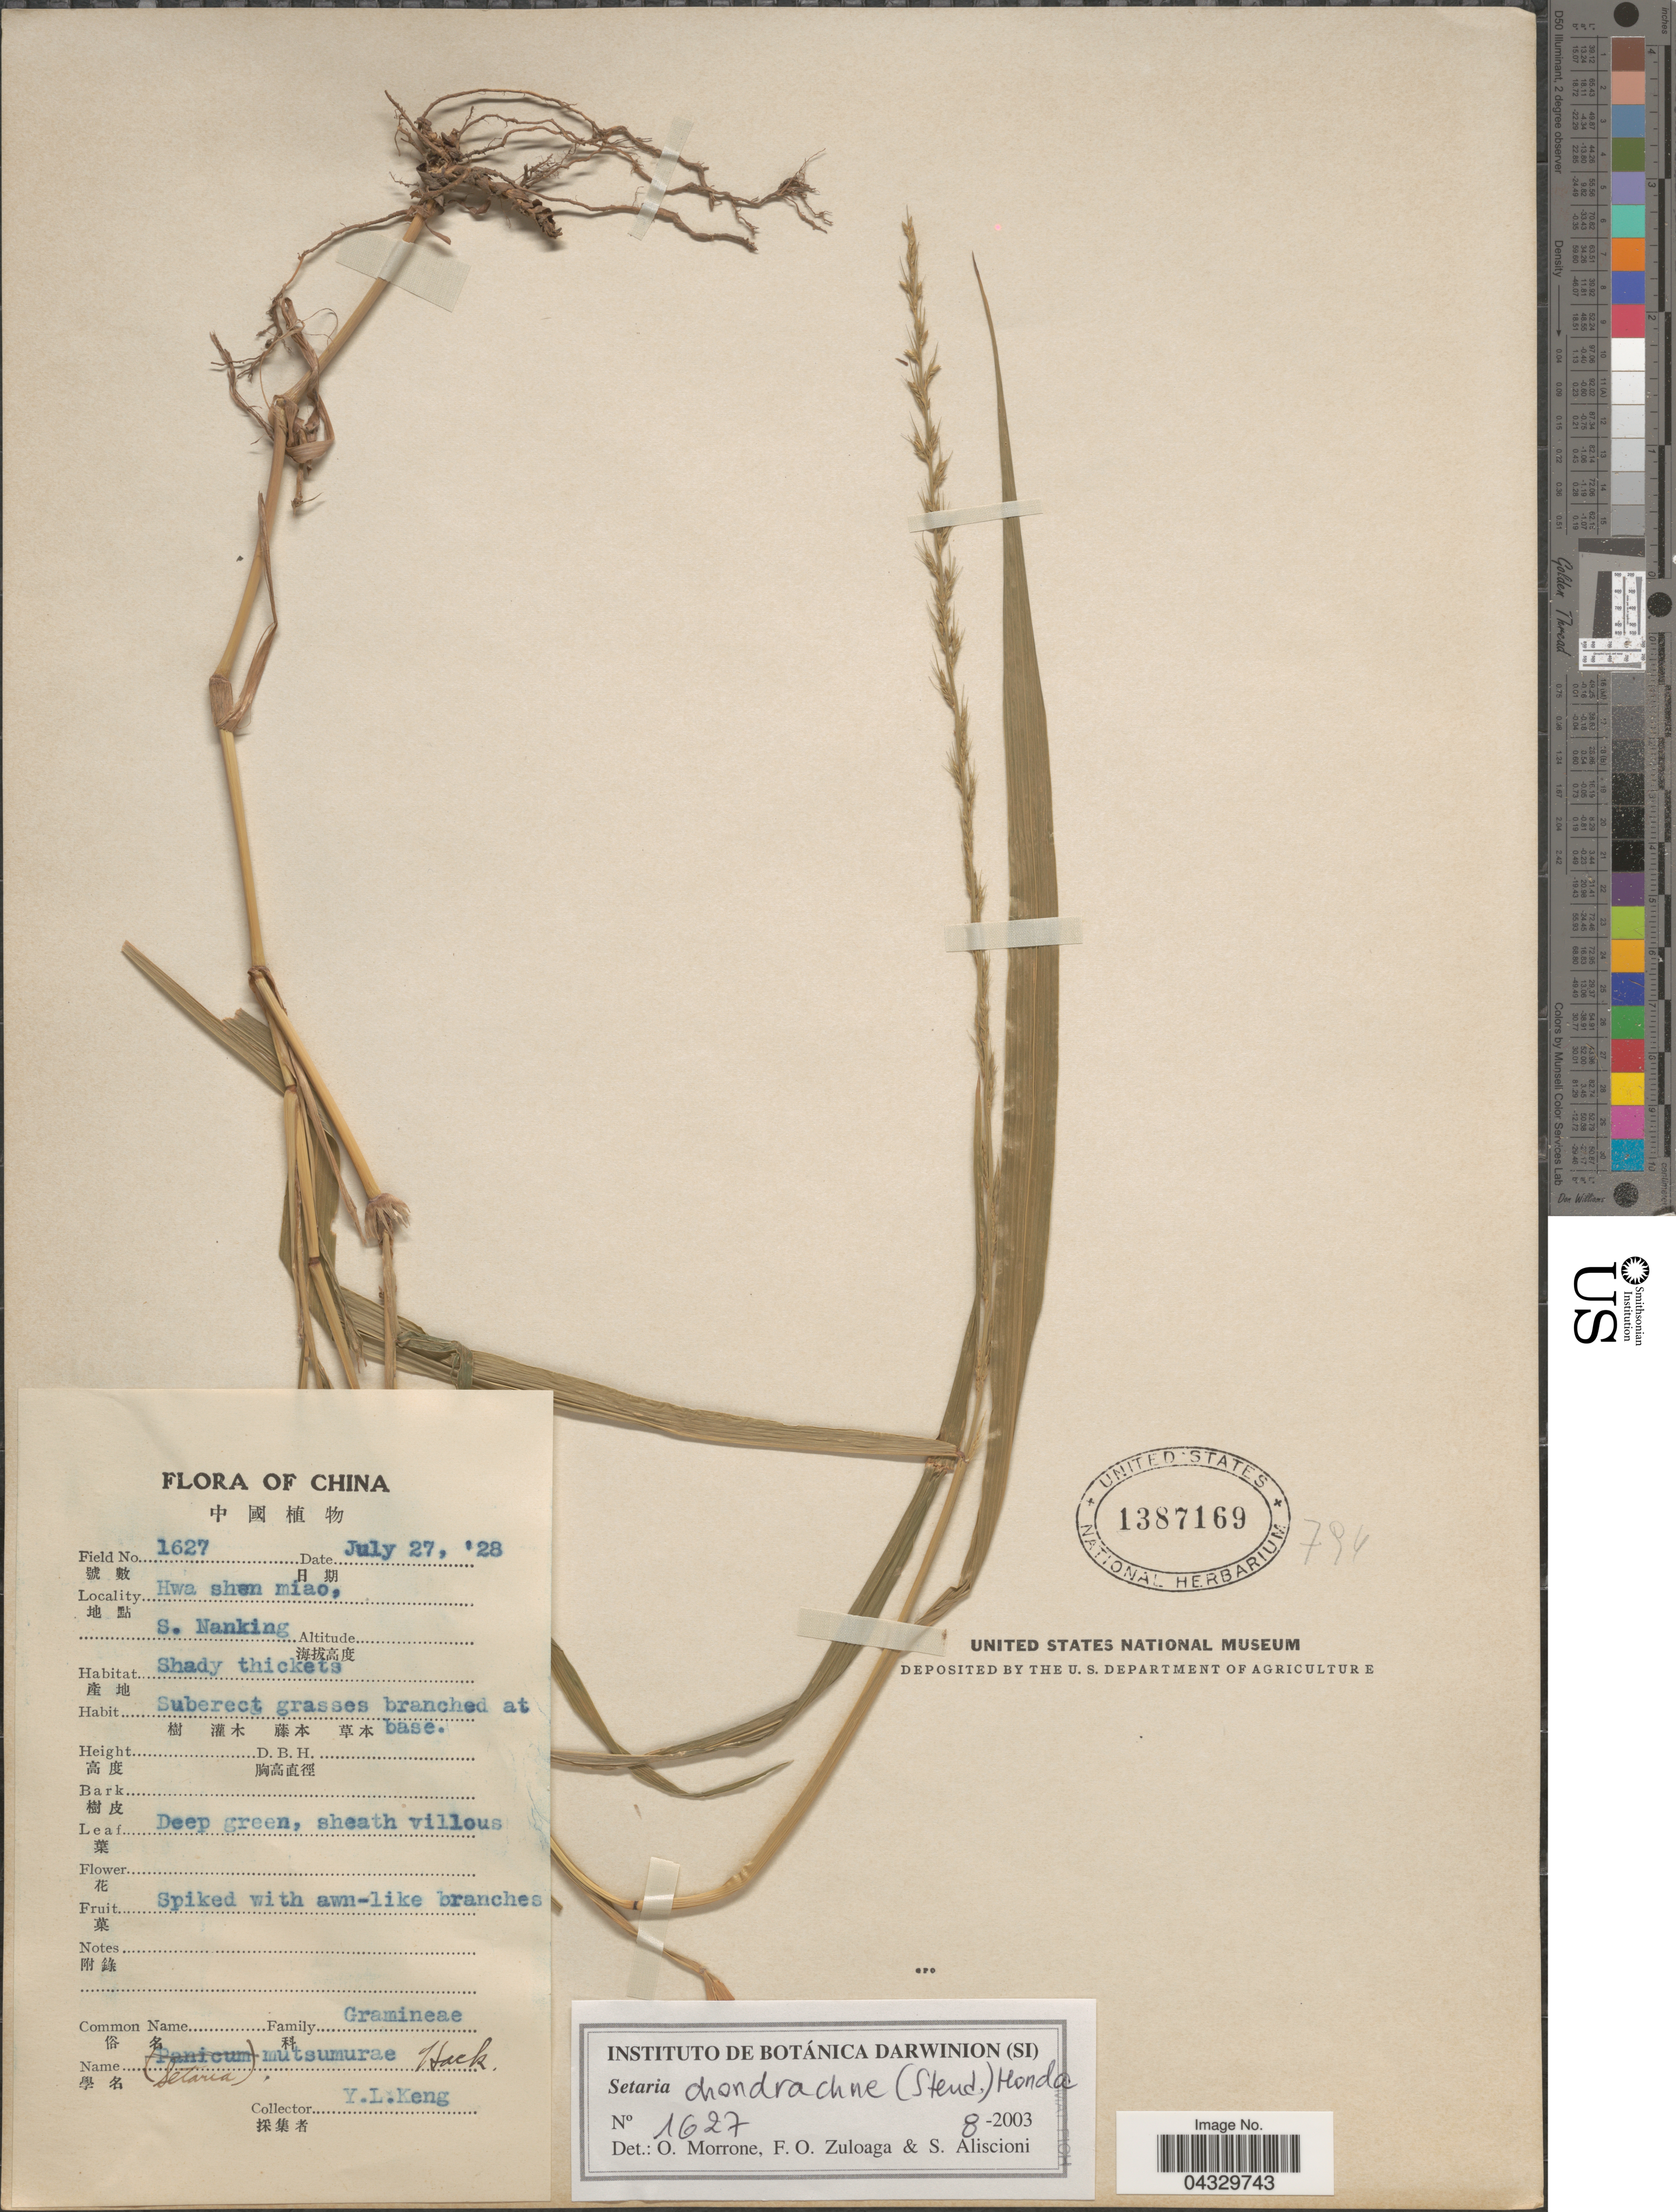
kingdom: Plantae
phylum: Tracheophyta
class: Liliopsida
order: Poales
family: Poaceae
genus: Setaria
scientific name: Setaria chondrachne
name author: (Steud.) Honda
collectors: Y. L. Keng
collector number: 1627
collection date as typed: Transcribed d/m/y: 27/7/28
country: China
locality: Hwa shen miao, S. Nanking.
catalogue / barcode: US 1387169